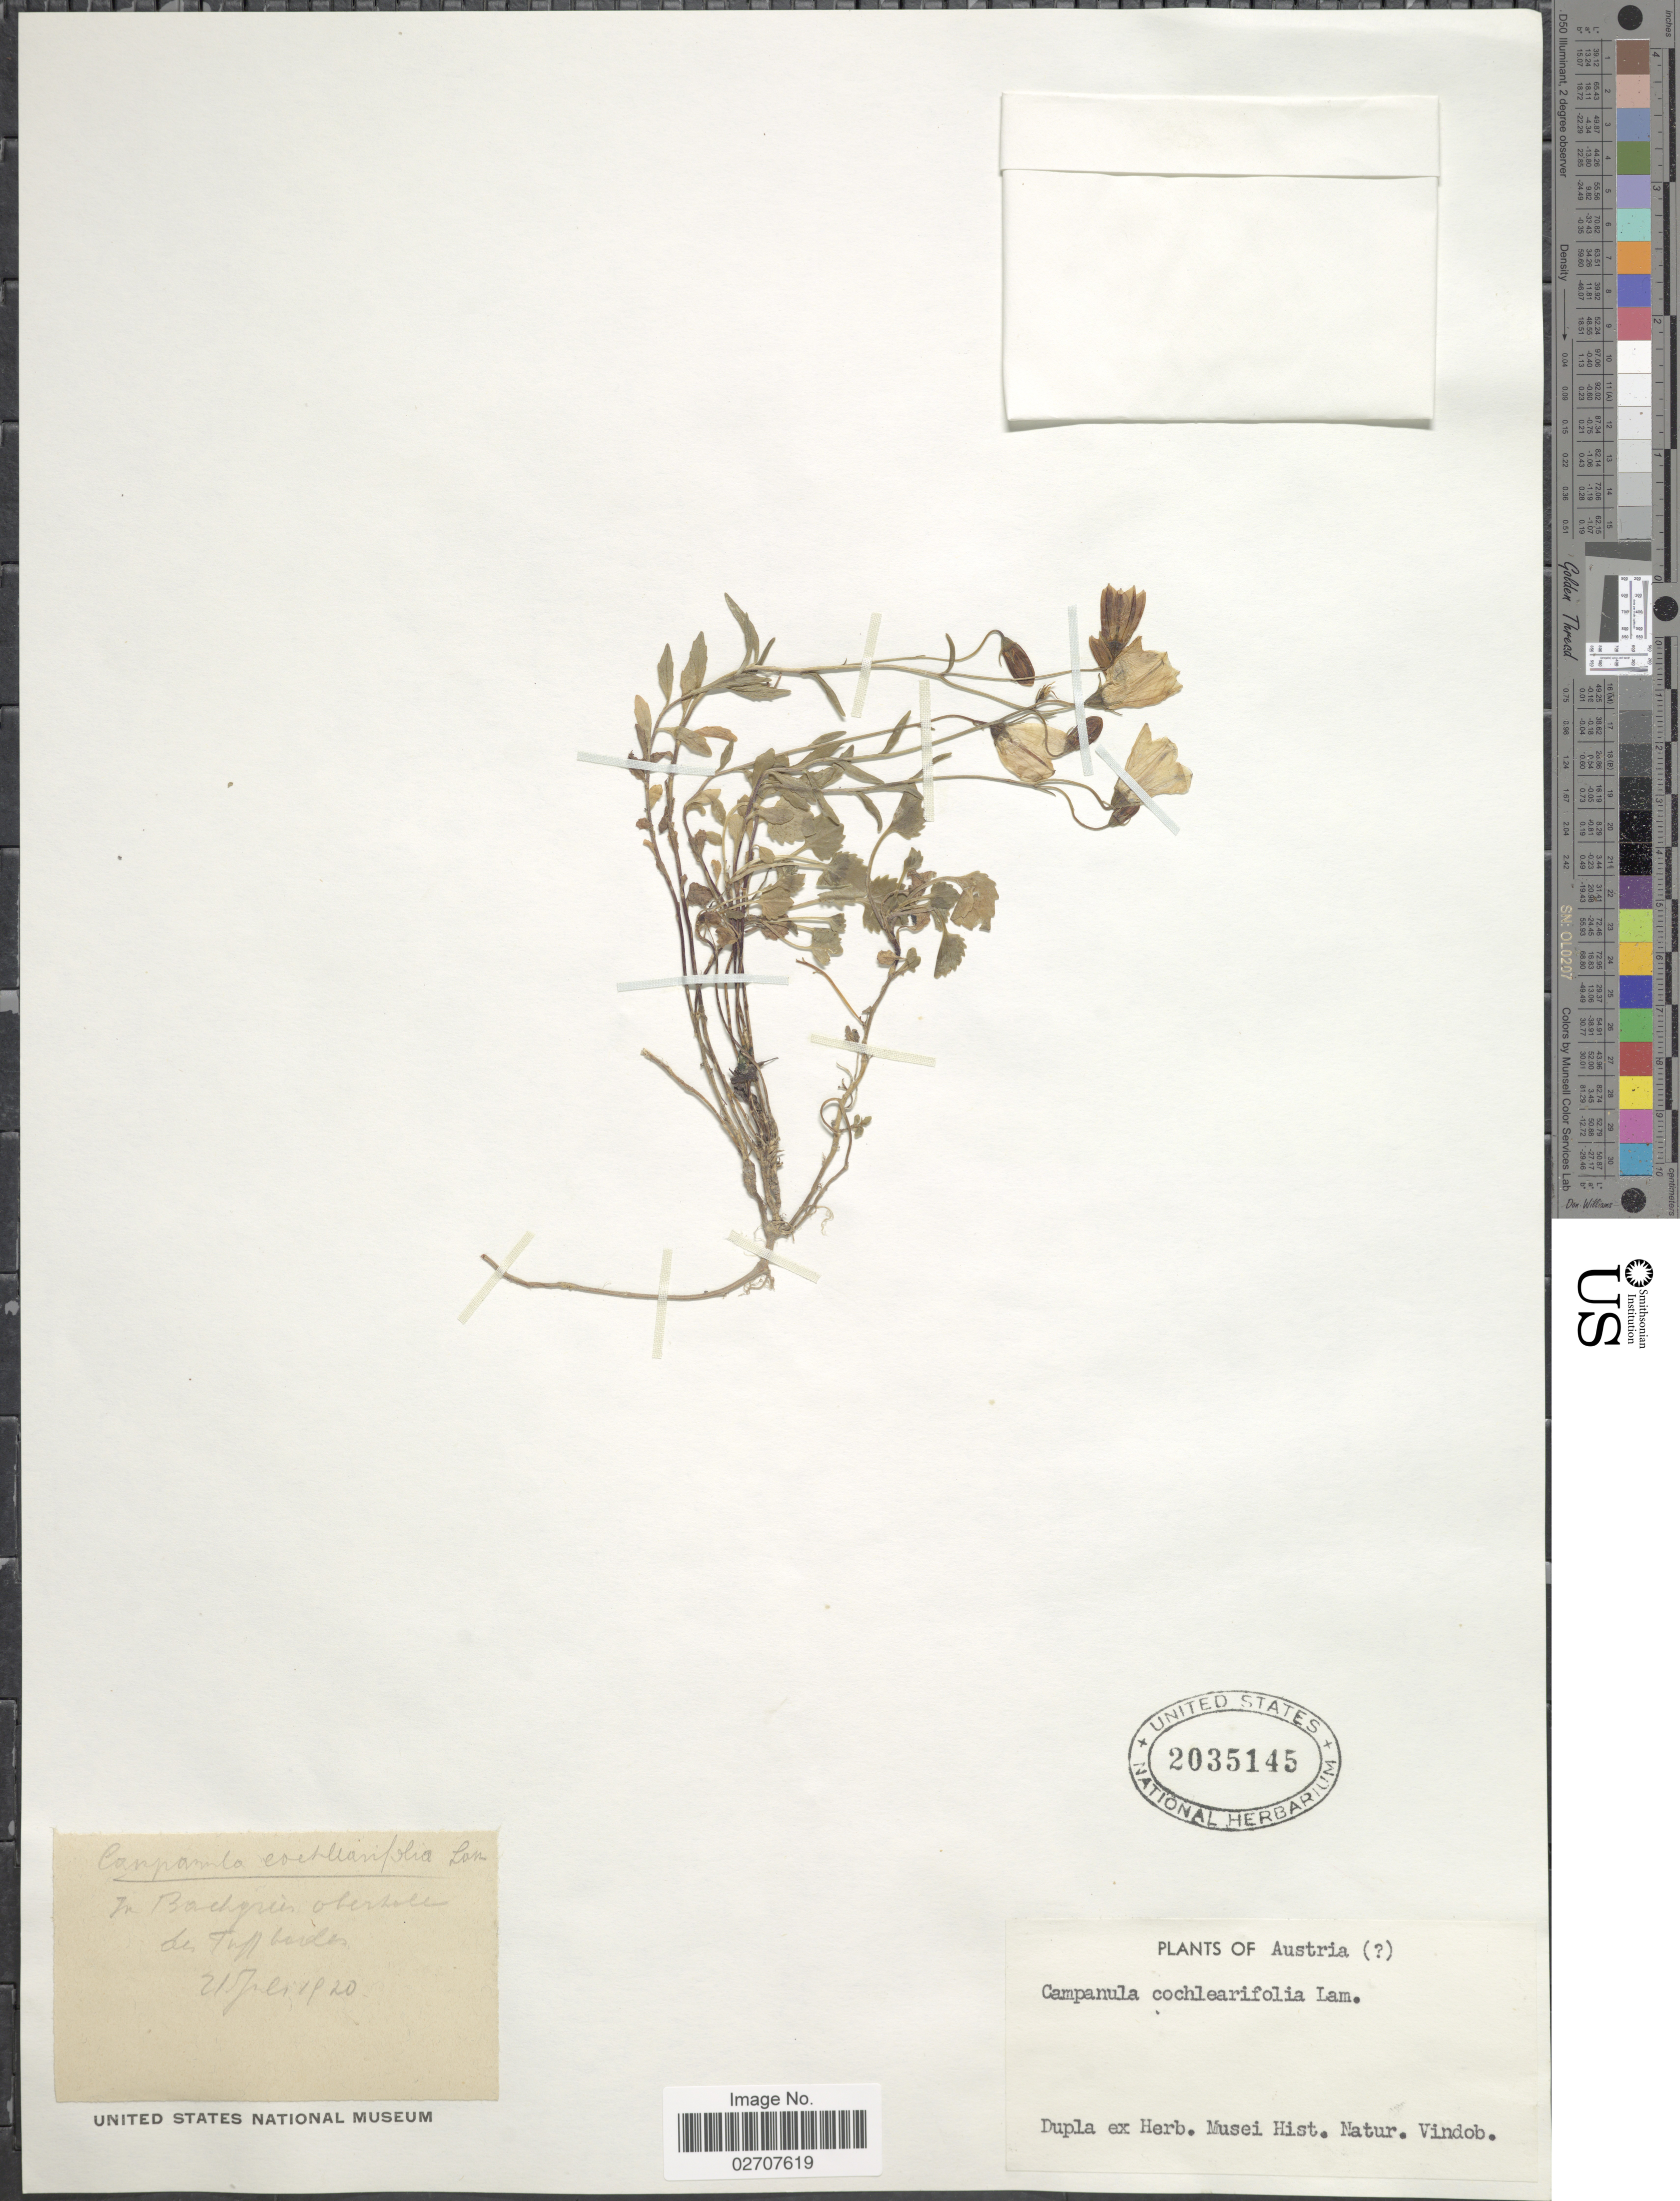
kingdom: Plantae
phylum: Tracheophyta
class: Magnoliopsida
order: Asterales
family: Campanulaceae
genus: Campanula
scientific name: Campanula cochleariifolia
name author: Lam.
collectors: ex herb. Musei Hist. Natur. Vindob.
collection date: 1920-07-21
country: Austria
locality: In Bachgrien oberhalle der Tuffbeiden [interpreted]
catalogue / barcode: US 2035145